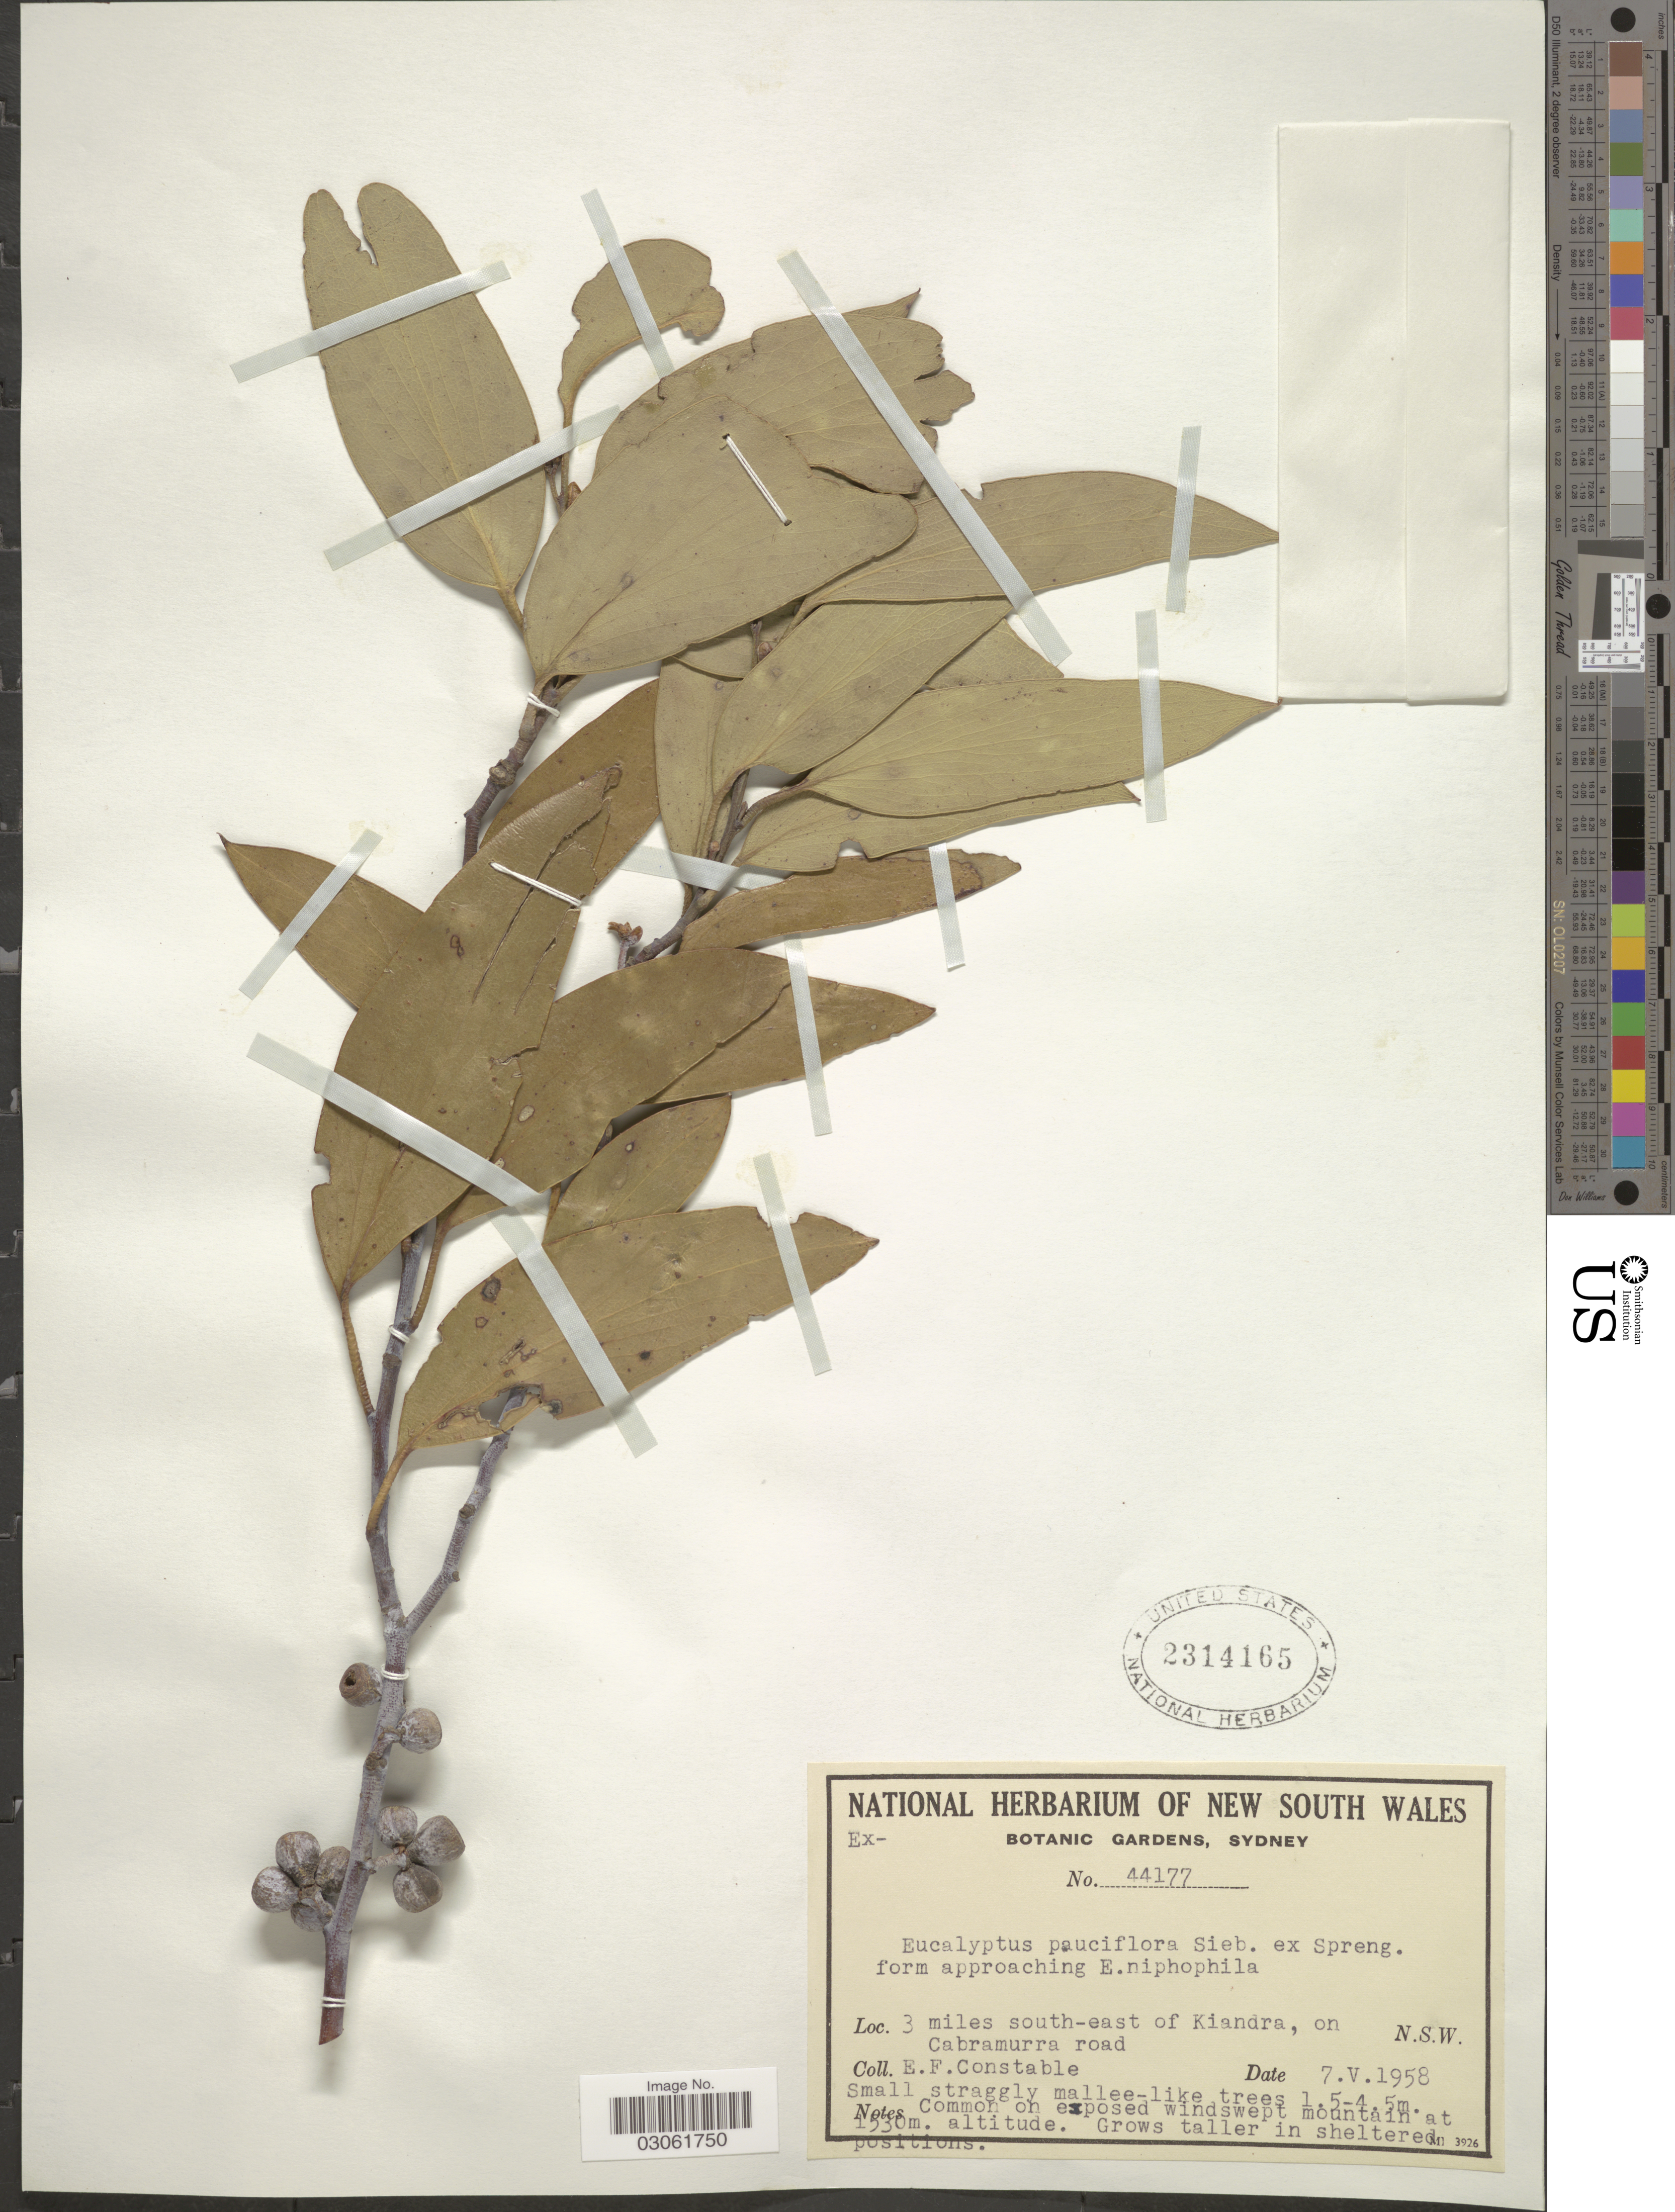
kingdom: Plantae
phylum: Tracheophyta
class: Magnoliopsida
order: Myrtales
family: Myrtaceae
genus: Eucalyptus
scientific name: Eucalyptus pauciflora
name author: Sieber ex Spreng.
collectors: E. F. Constable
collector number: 44177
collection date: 1958-05-07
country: Australia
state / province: New South Wales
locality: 3 miles south-east of Kiandra, on Cabramurra road.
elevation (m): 1530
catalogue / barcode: US 2314165